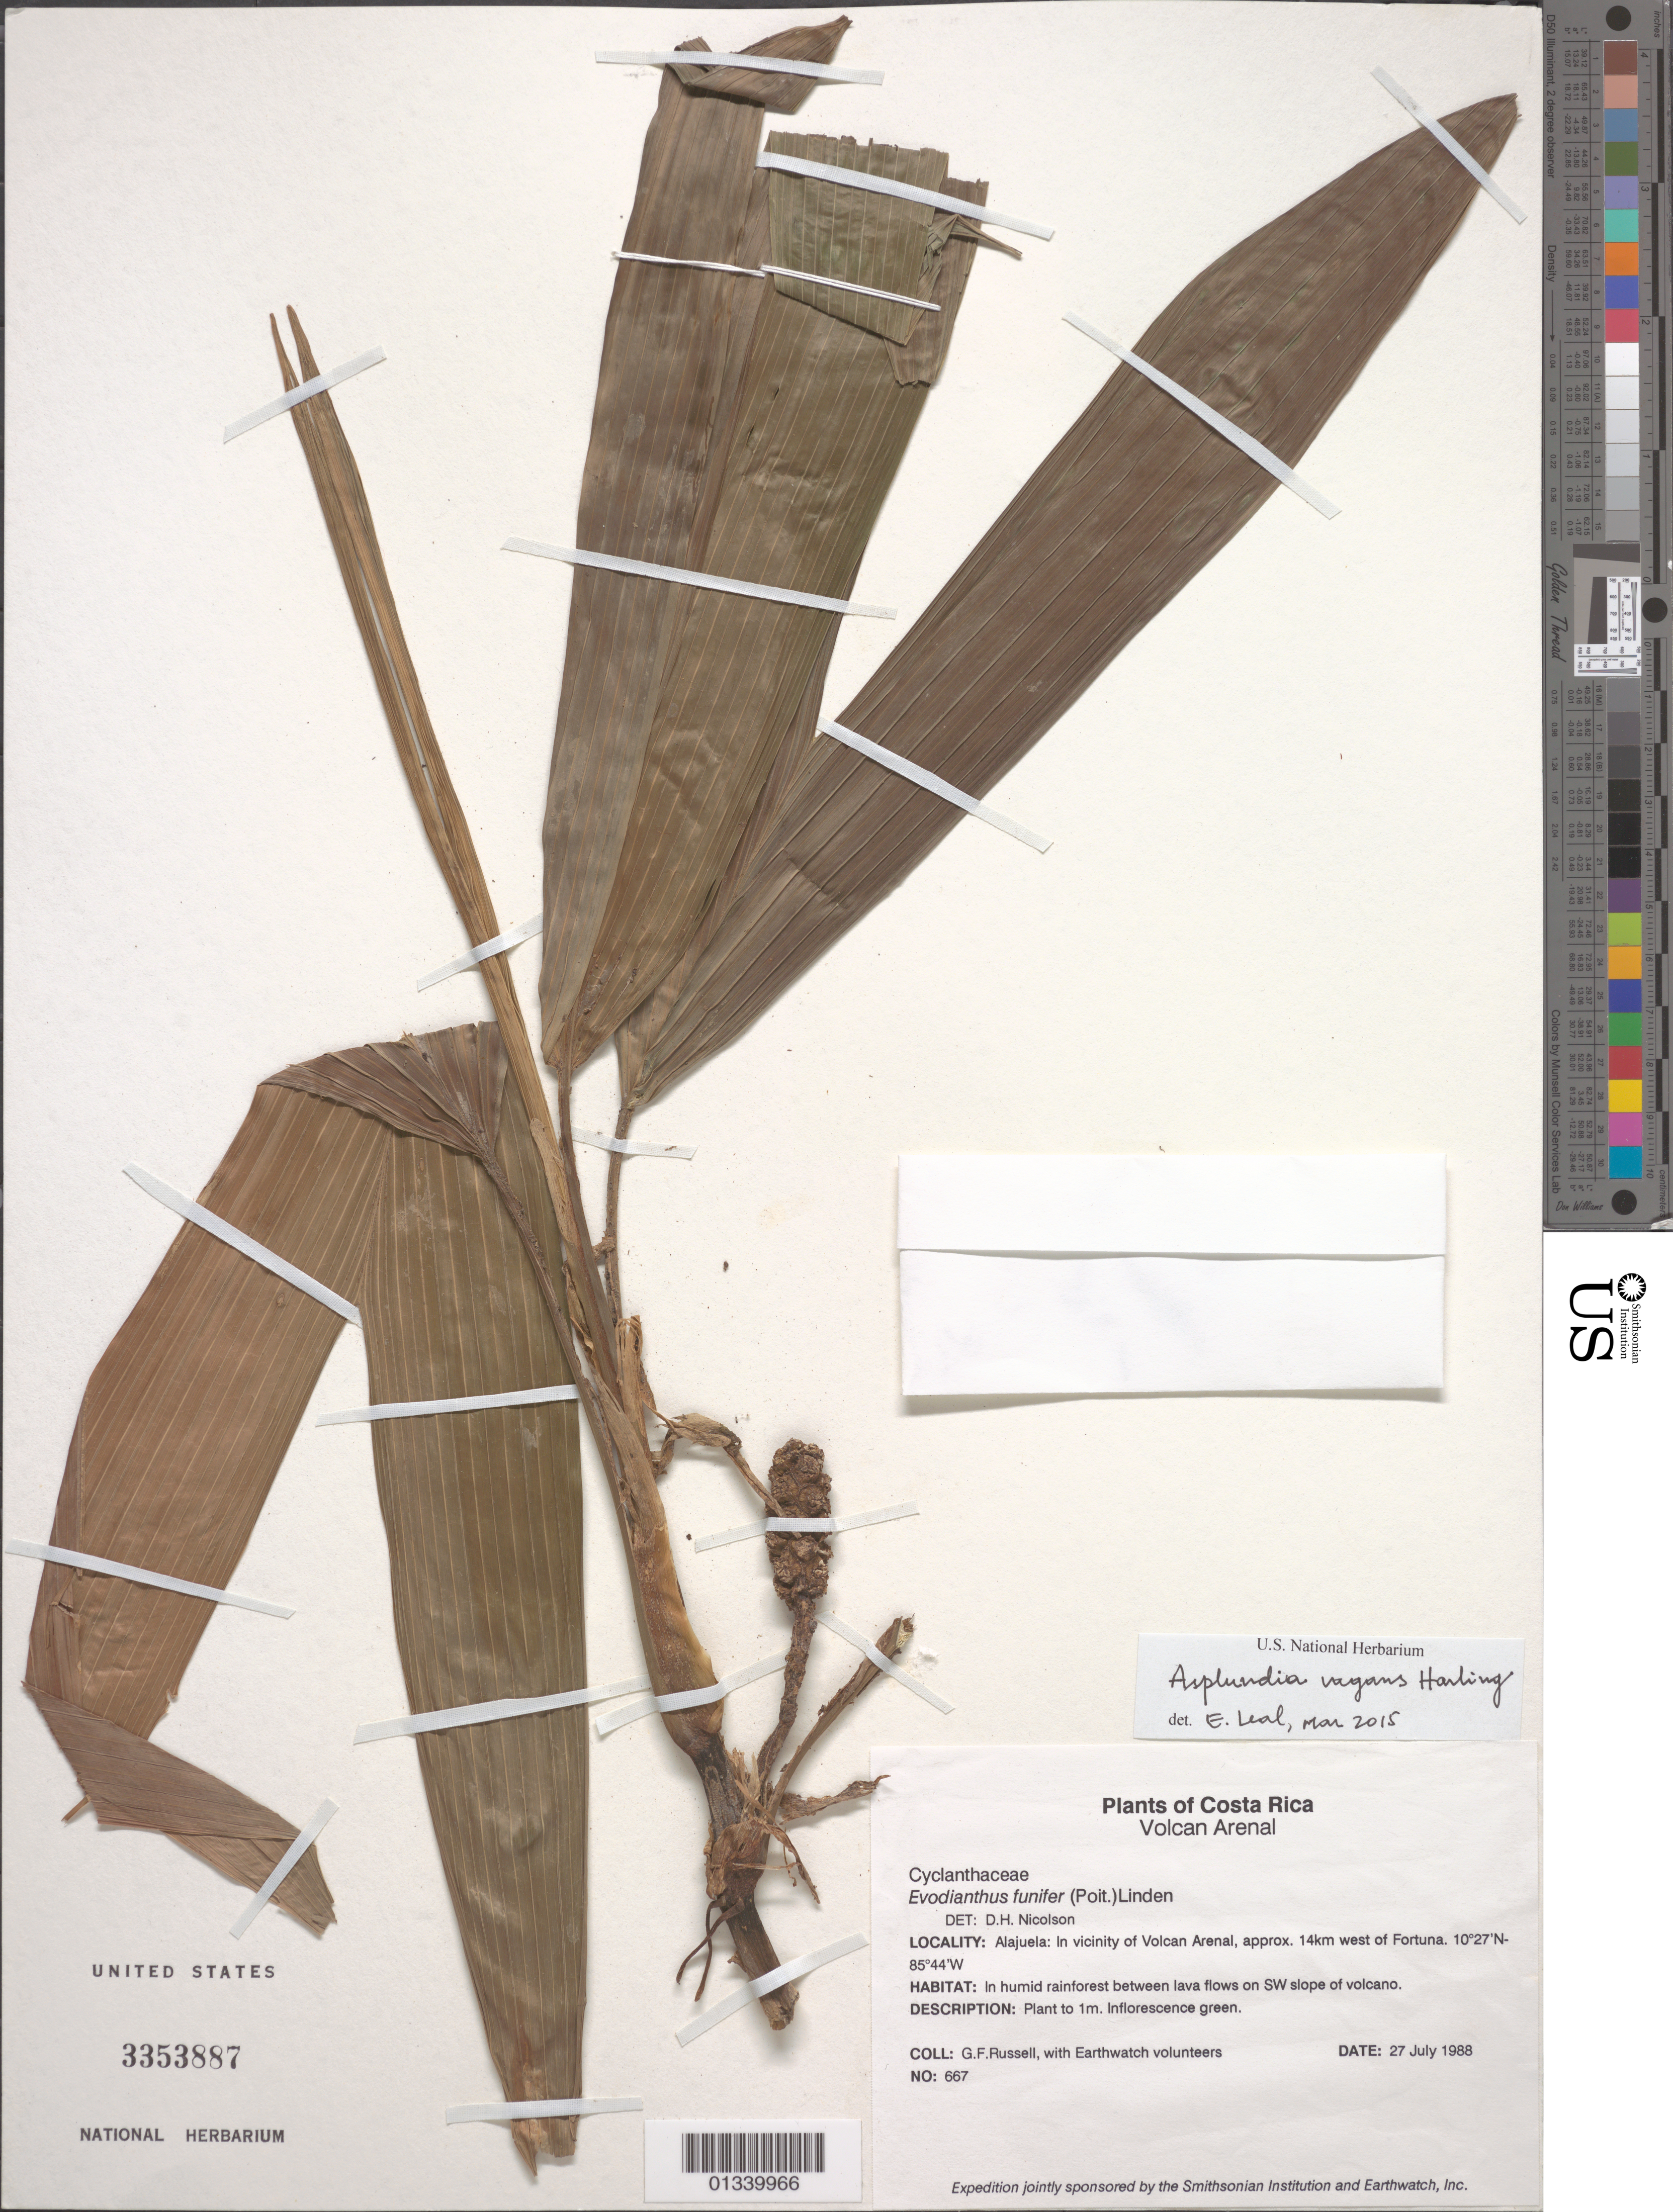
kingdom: Plantae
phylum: Tracheophyta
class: Liliopsida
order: Pandanales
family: Cyclanthaceae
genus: Asplundia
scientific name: Asplundia vagans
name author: Harling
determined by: Leal, E.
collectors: G. Russell & Earthwatch Volunteers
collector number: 667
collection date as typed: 27 Jul 1988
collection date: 1988-07-27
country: Costa Rica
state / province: Alajuela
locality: Volcan Arenal; in vicinity of Volcan Arenal, approx. 14 km W of Fortuna, on SW slope of volcano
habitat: In humid rainforest between lava flows on SW slope of volcano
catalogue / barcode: US 3353887